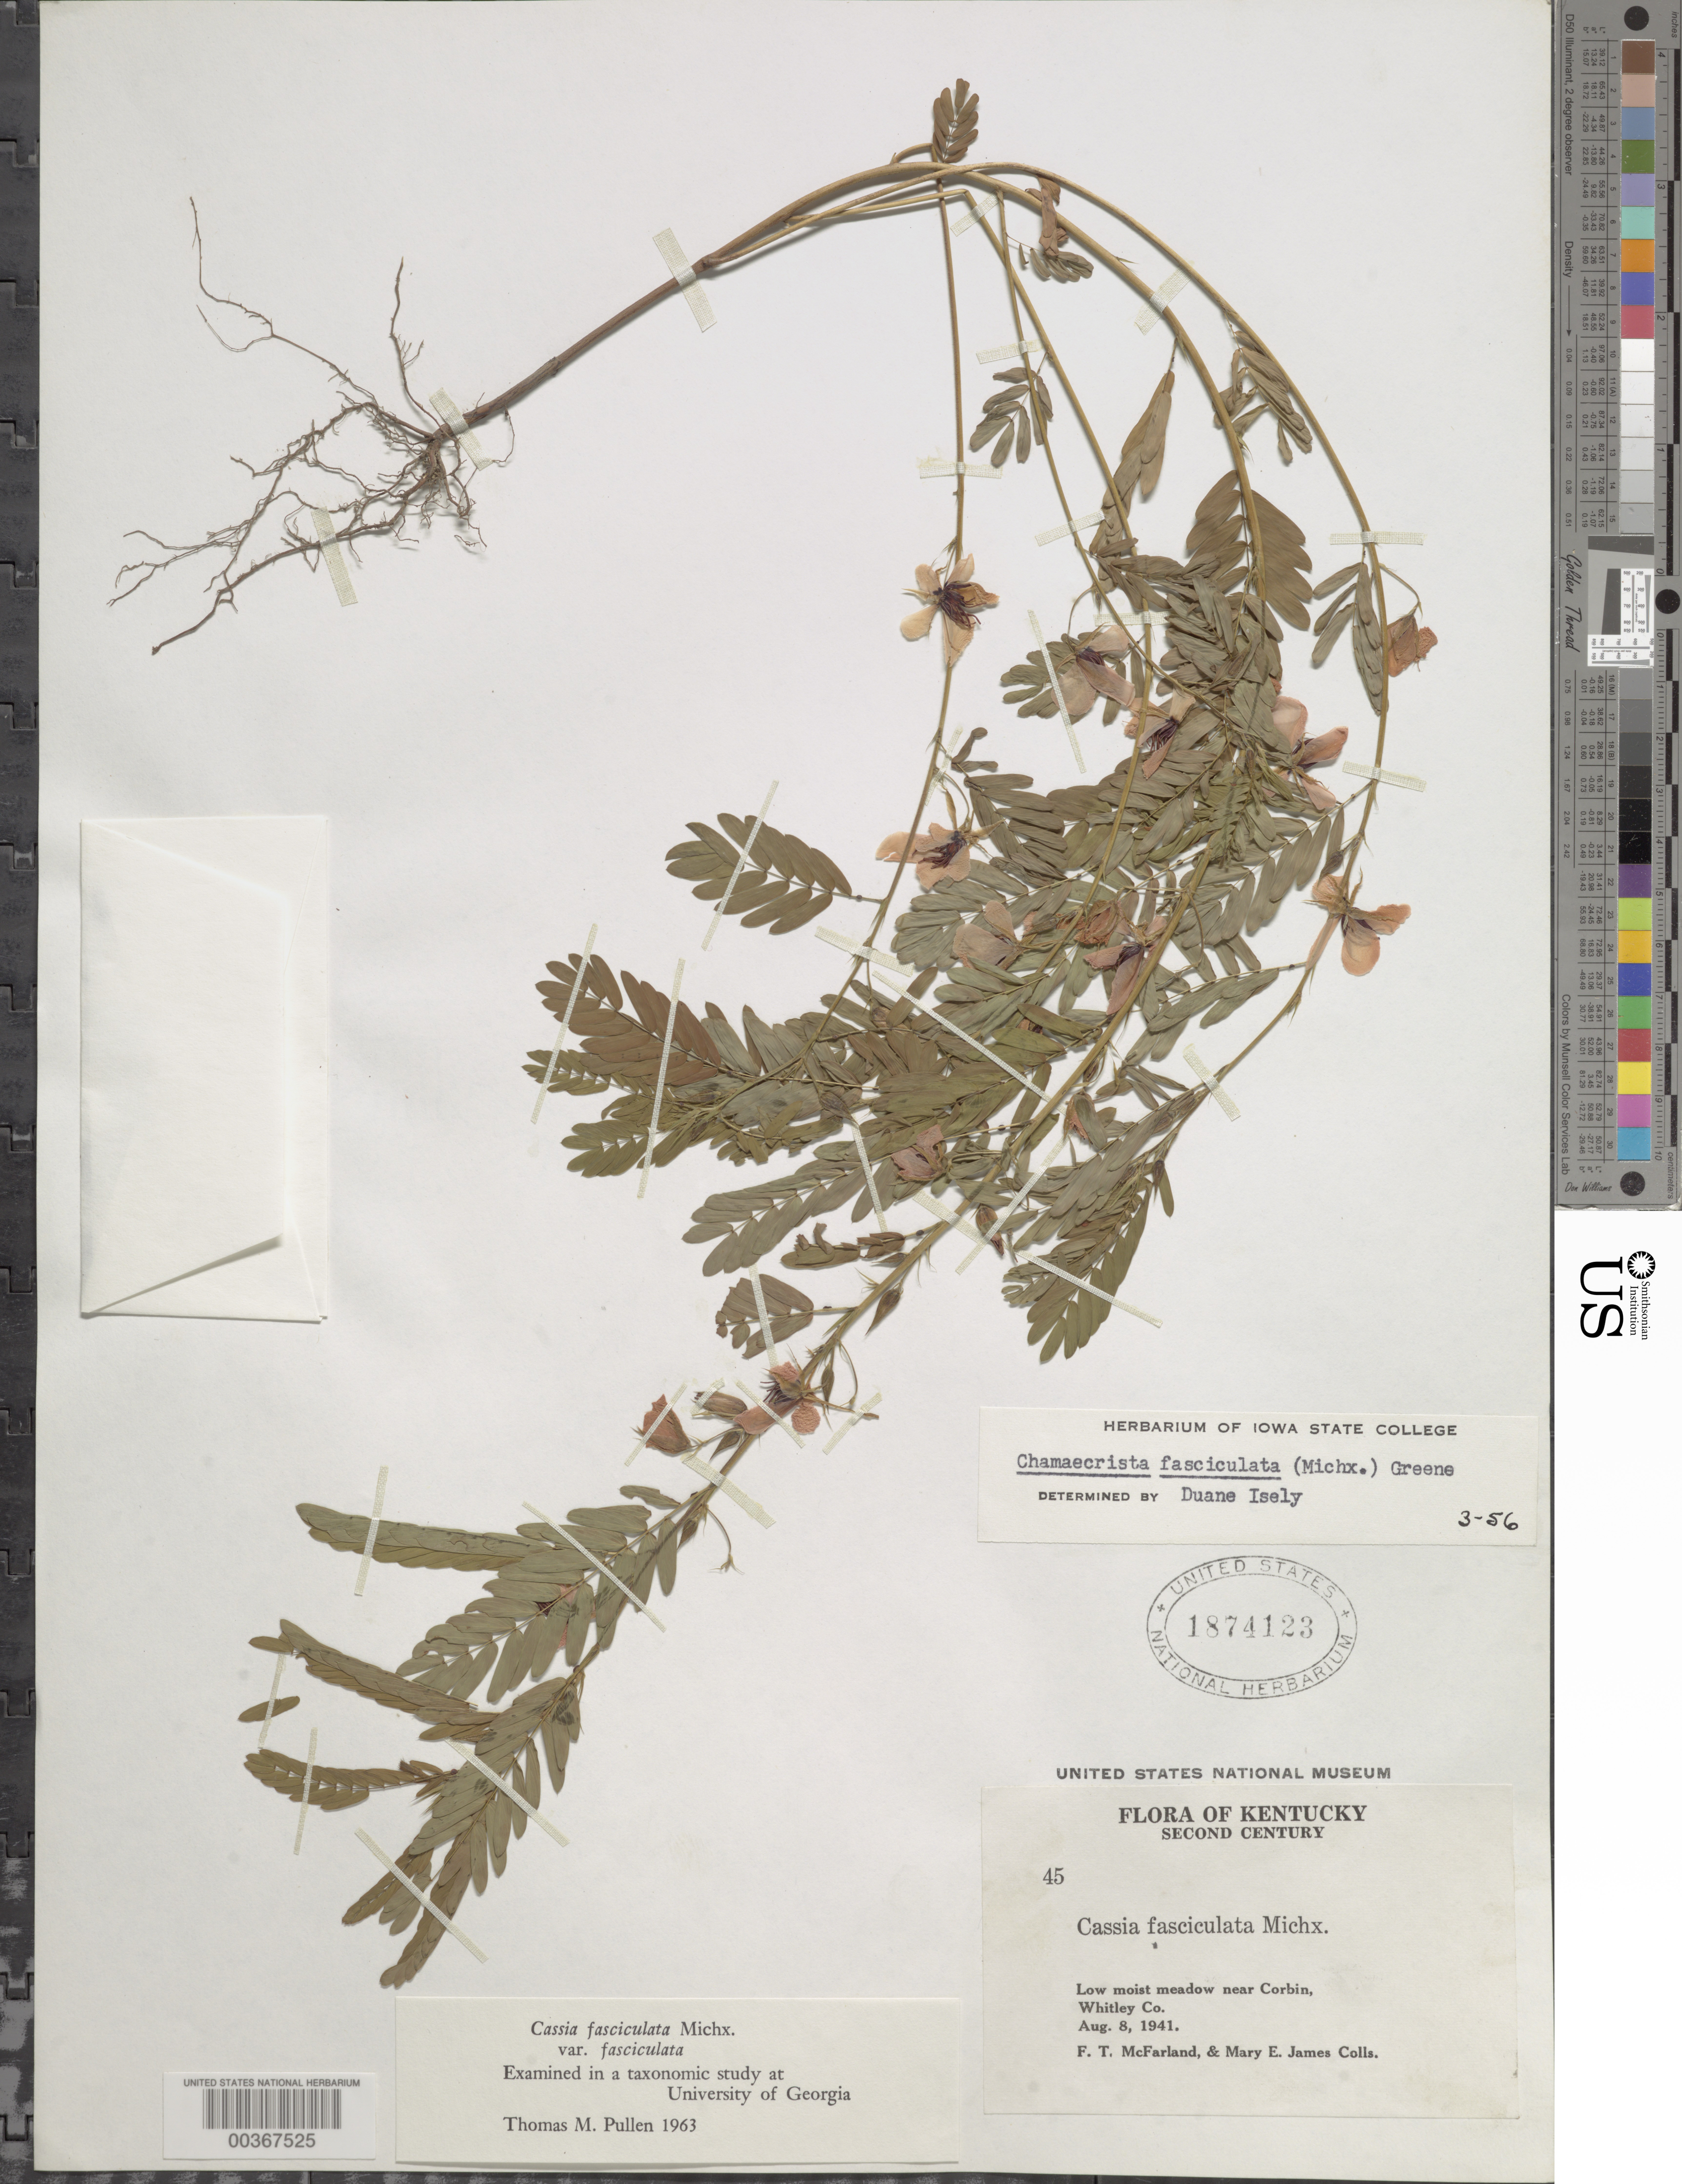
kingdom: Plantae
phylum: Tracheophyta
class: Magnoliopsida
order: Fabales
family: Fabaceae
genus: Chamaecrista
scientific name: Chamaecrista fasciculata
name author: (Michx.) Greene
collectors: F. T. McFarland & M. E.Colls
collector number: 45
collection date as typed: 08 Aug 1941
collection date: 1941-08-08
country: United States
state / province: Kentucky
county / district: Whitley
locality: Near corbin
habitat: Low moist meadow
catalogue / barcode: US 1874123